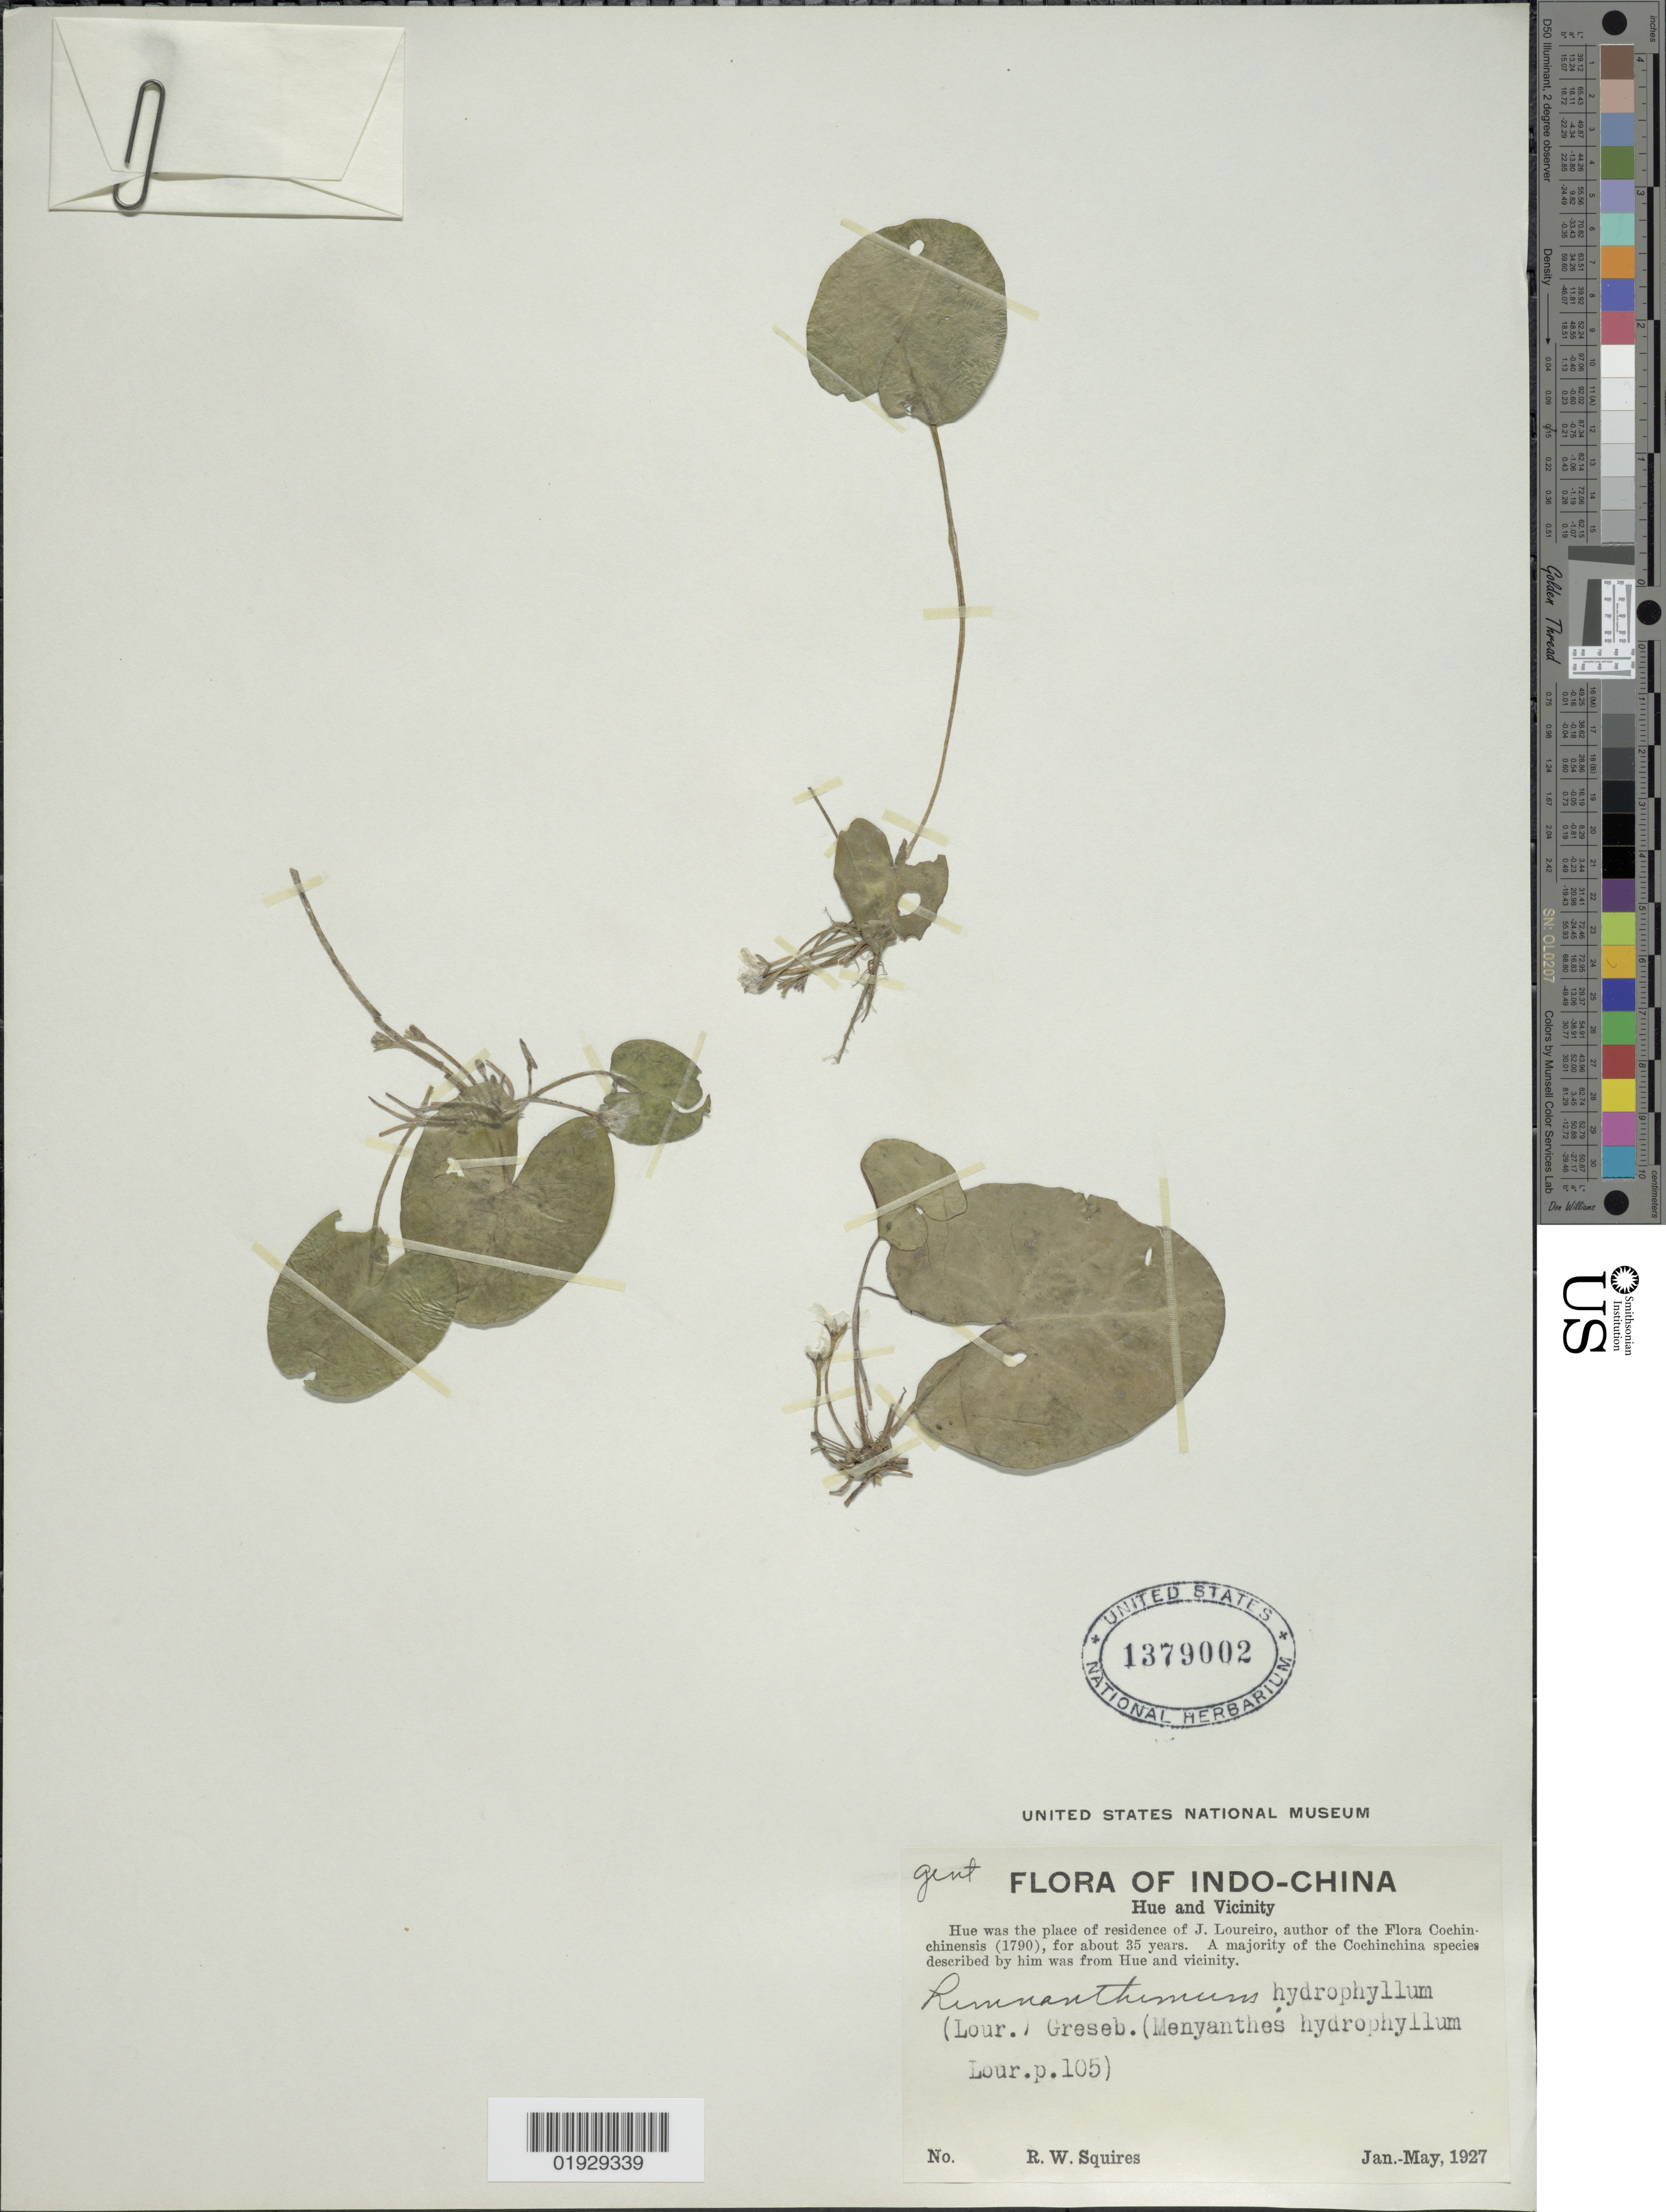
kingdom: Plantae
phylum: Tracheophyta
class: Magnoliopsida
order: Asterales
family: Menyanthaceae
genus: Nymphoides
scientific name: Nymphoides hydrophylla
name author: (Lour.) Kuntze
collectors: R. Squires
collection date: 1927-01/1927-05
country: Vietnam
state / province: Thua Thien-Hue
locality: Indo-China. Hue and Vicinity.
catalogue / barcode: US 1379002